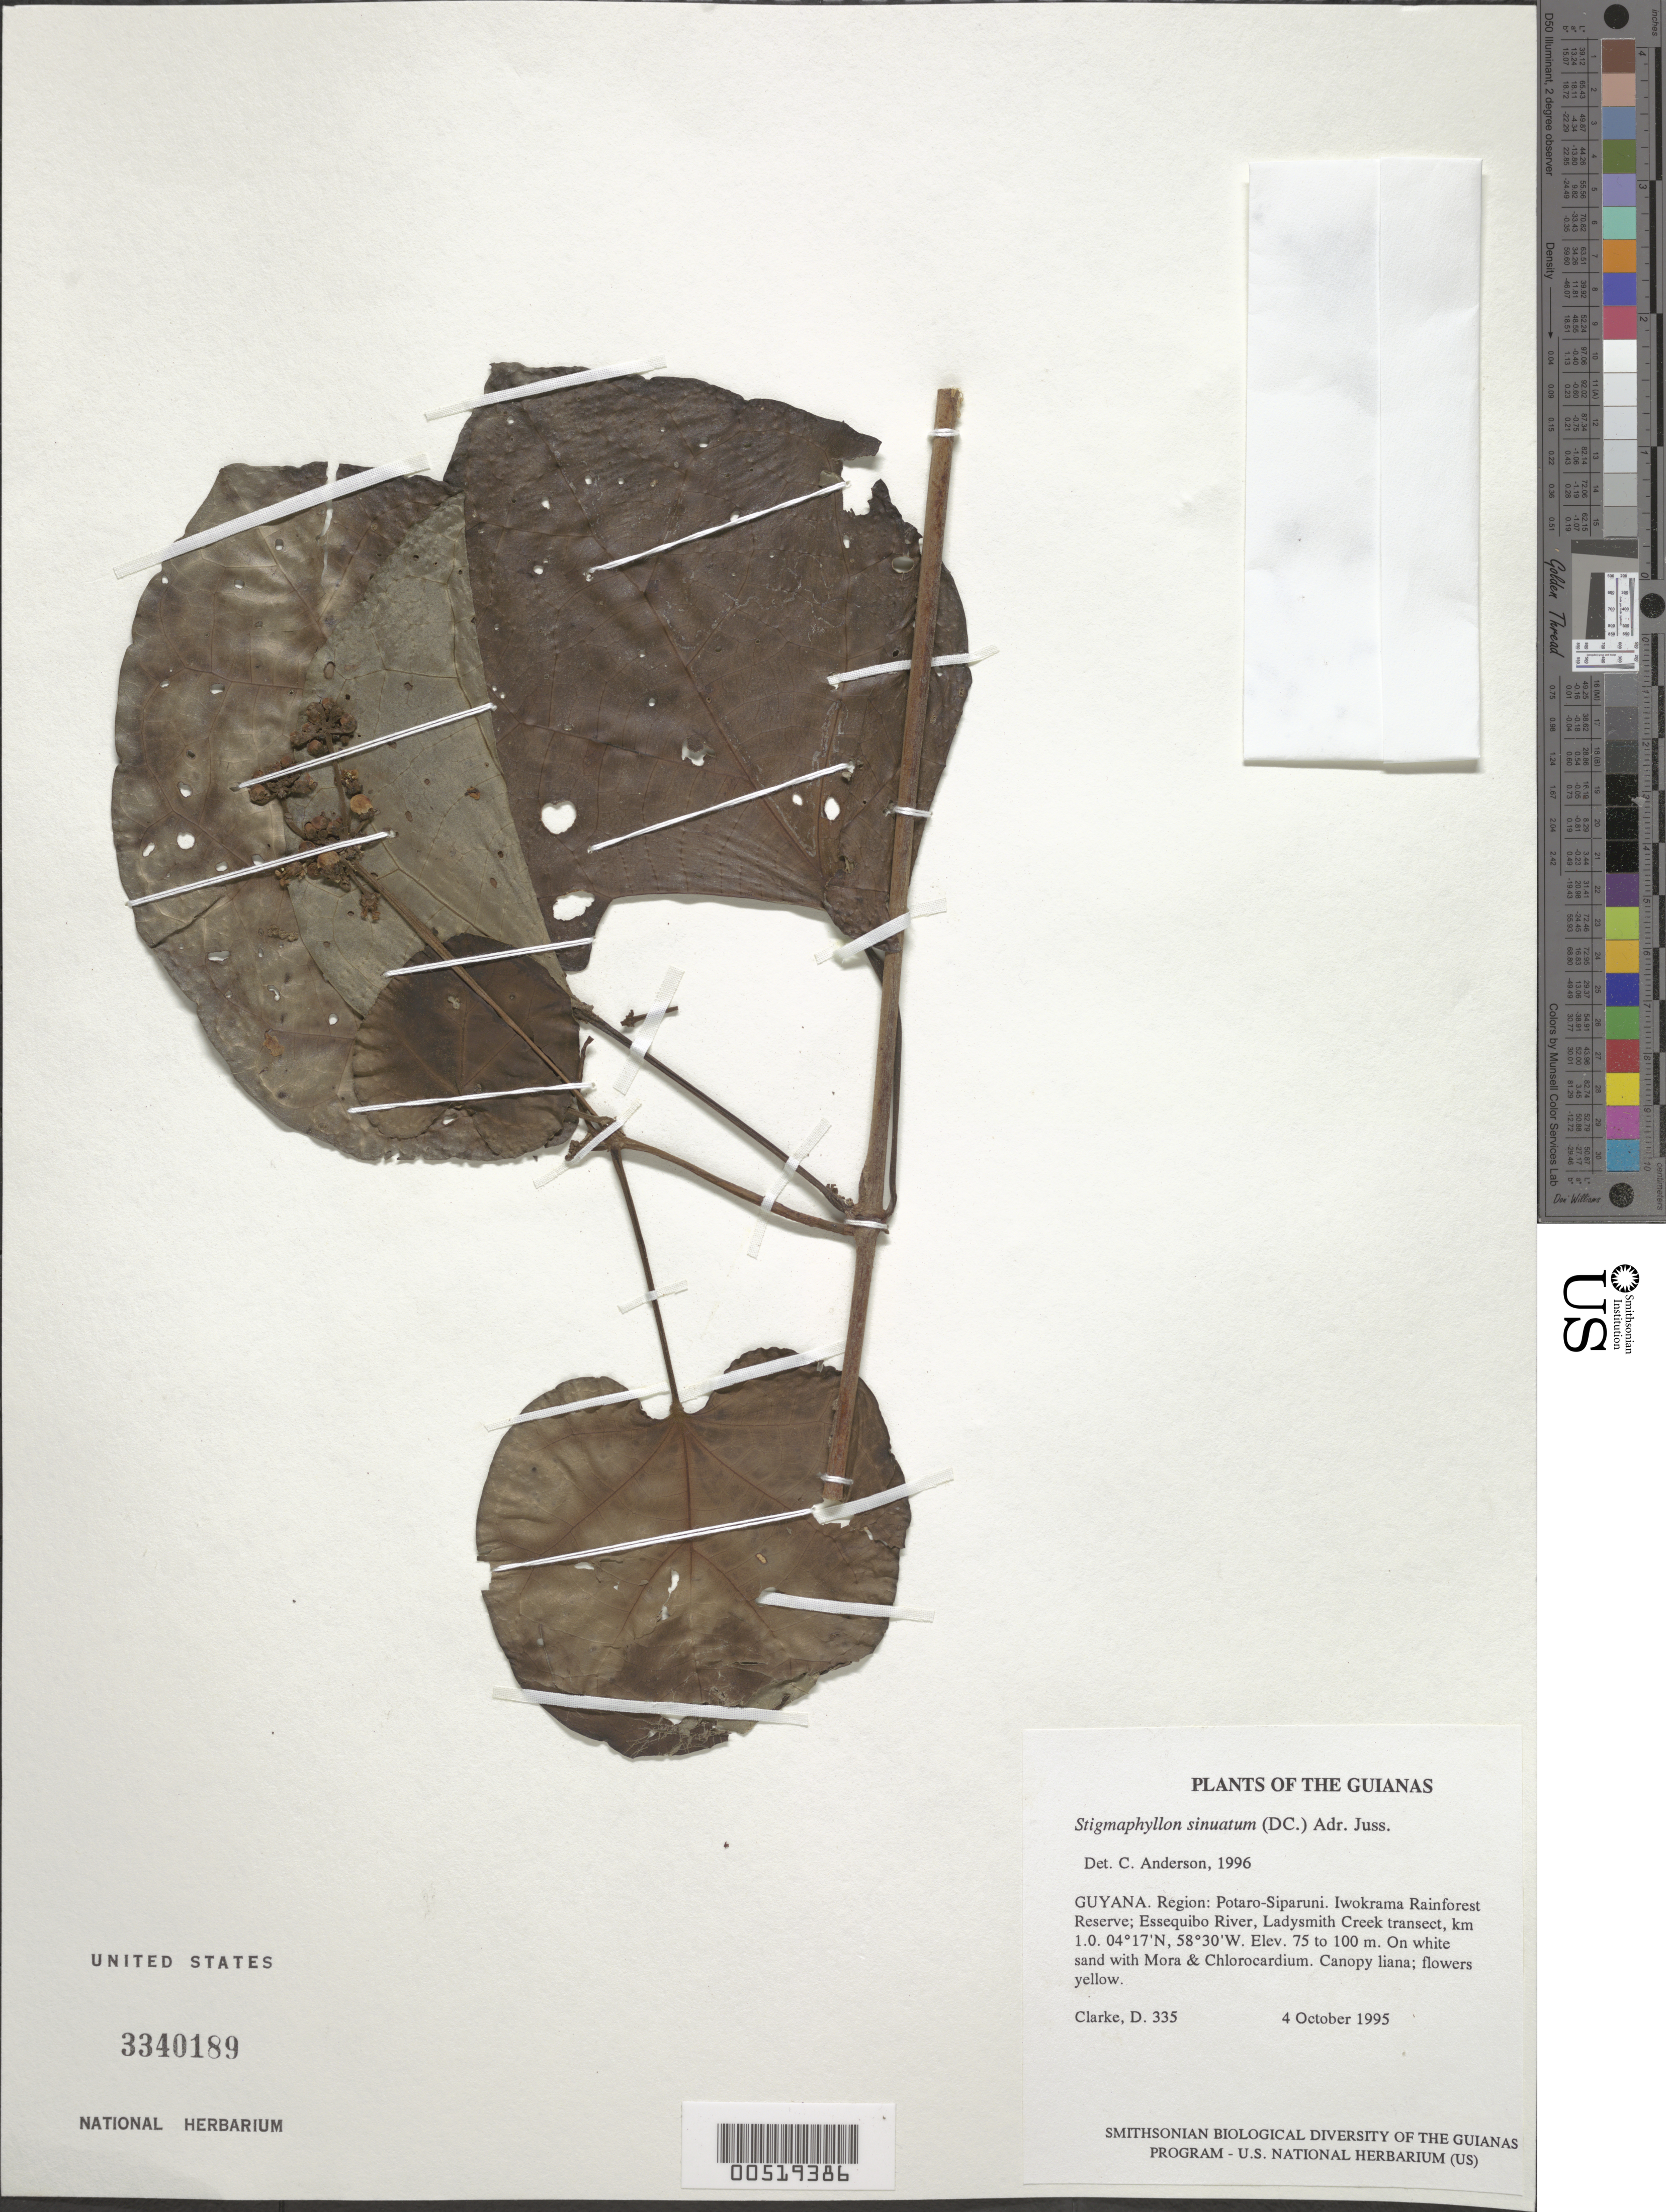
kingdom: Plantae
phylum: Tracheophyta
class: Magnoliopsida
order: Malpighiales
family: Malpighiaceae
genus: Stigmaphyllon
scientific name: Stigmaphyllon sinuatum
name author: (DC.) A. Juss.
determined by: Anderson, C.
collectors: H. D. Clarke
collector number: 335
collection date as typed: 4 October 1995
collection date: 1995-10-04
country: Guyana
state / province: Potaro-Siparuni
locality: Iwokrama Rainforest Reserve; Essequibo River, Ladysmith Creek transect, km 1.0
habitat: On white sand with Mora & Chlorocardium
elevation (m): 75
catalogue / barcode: US 3340189